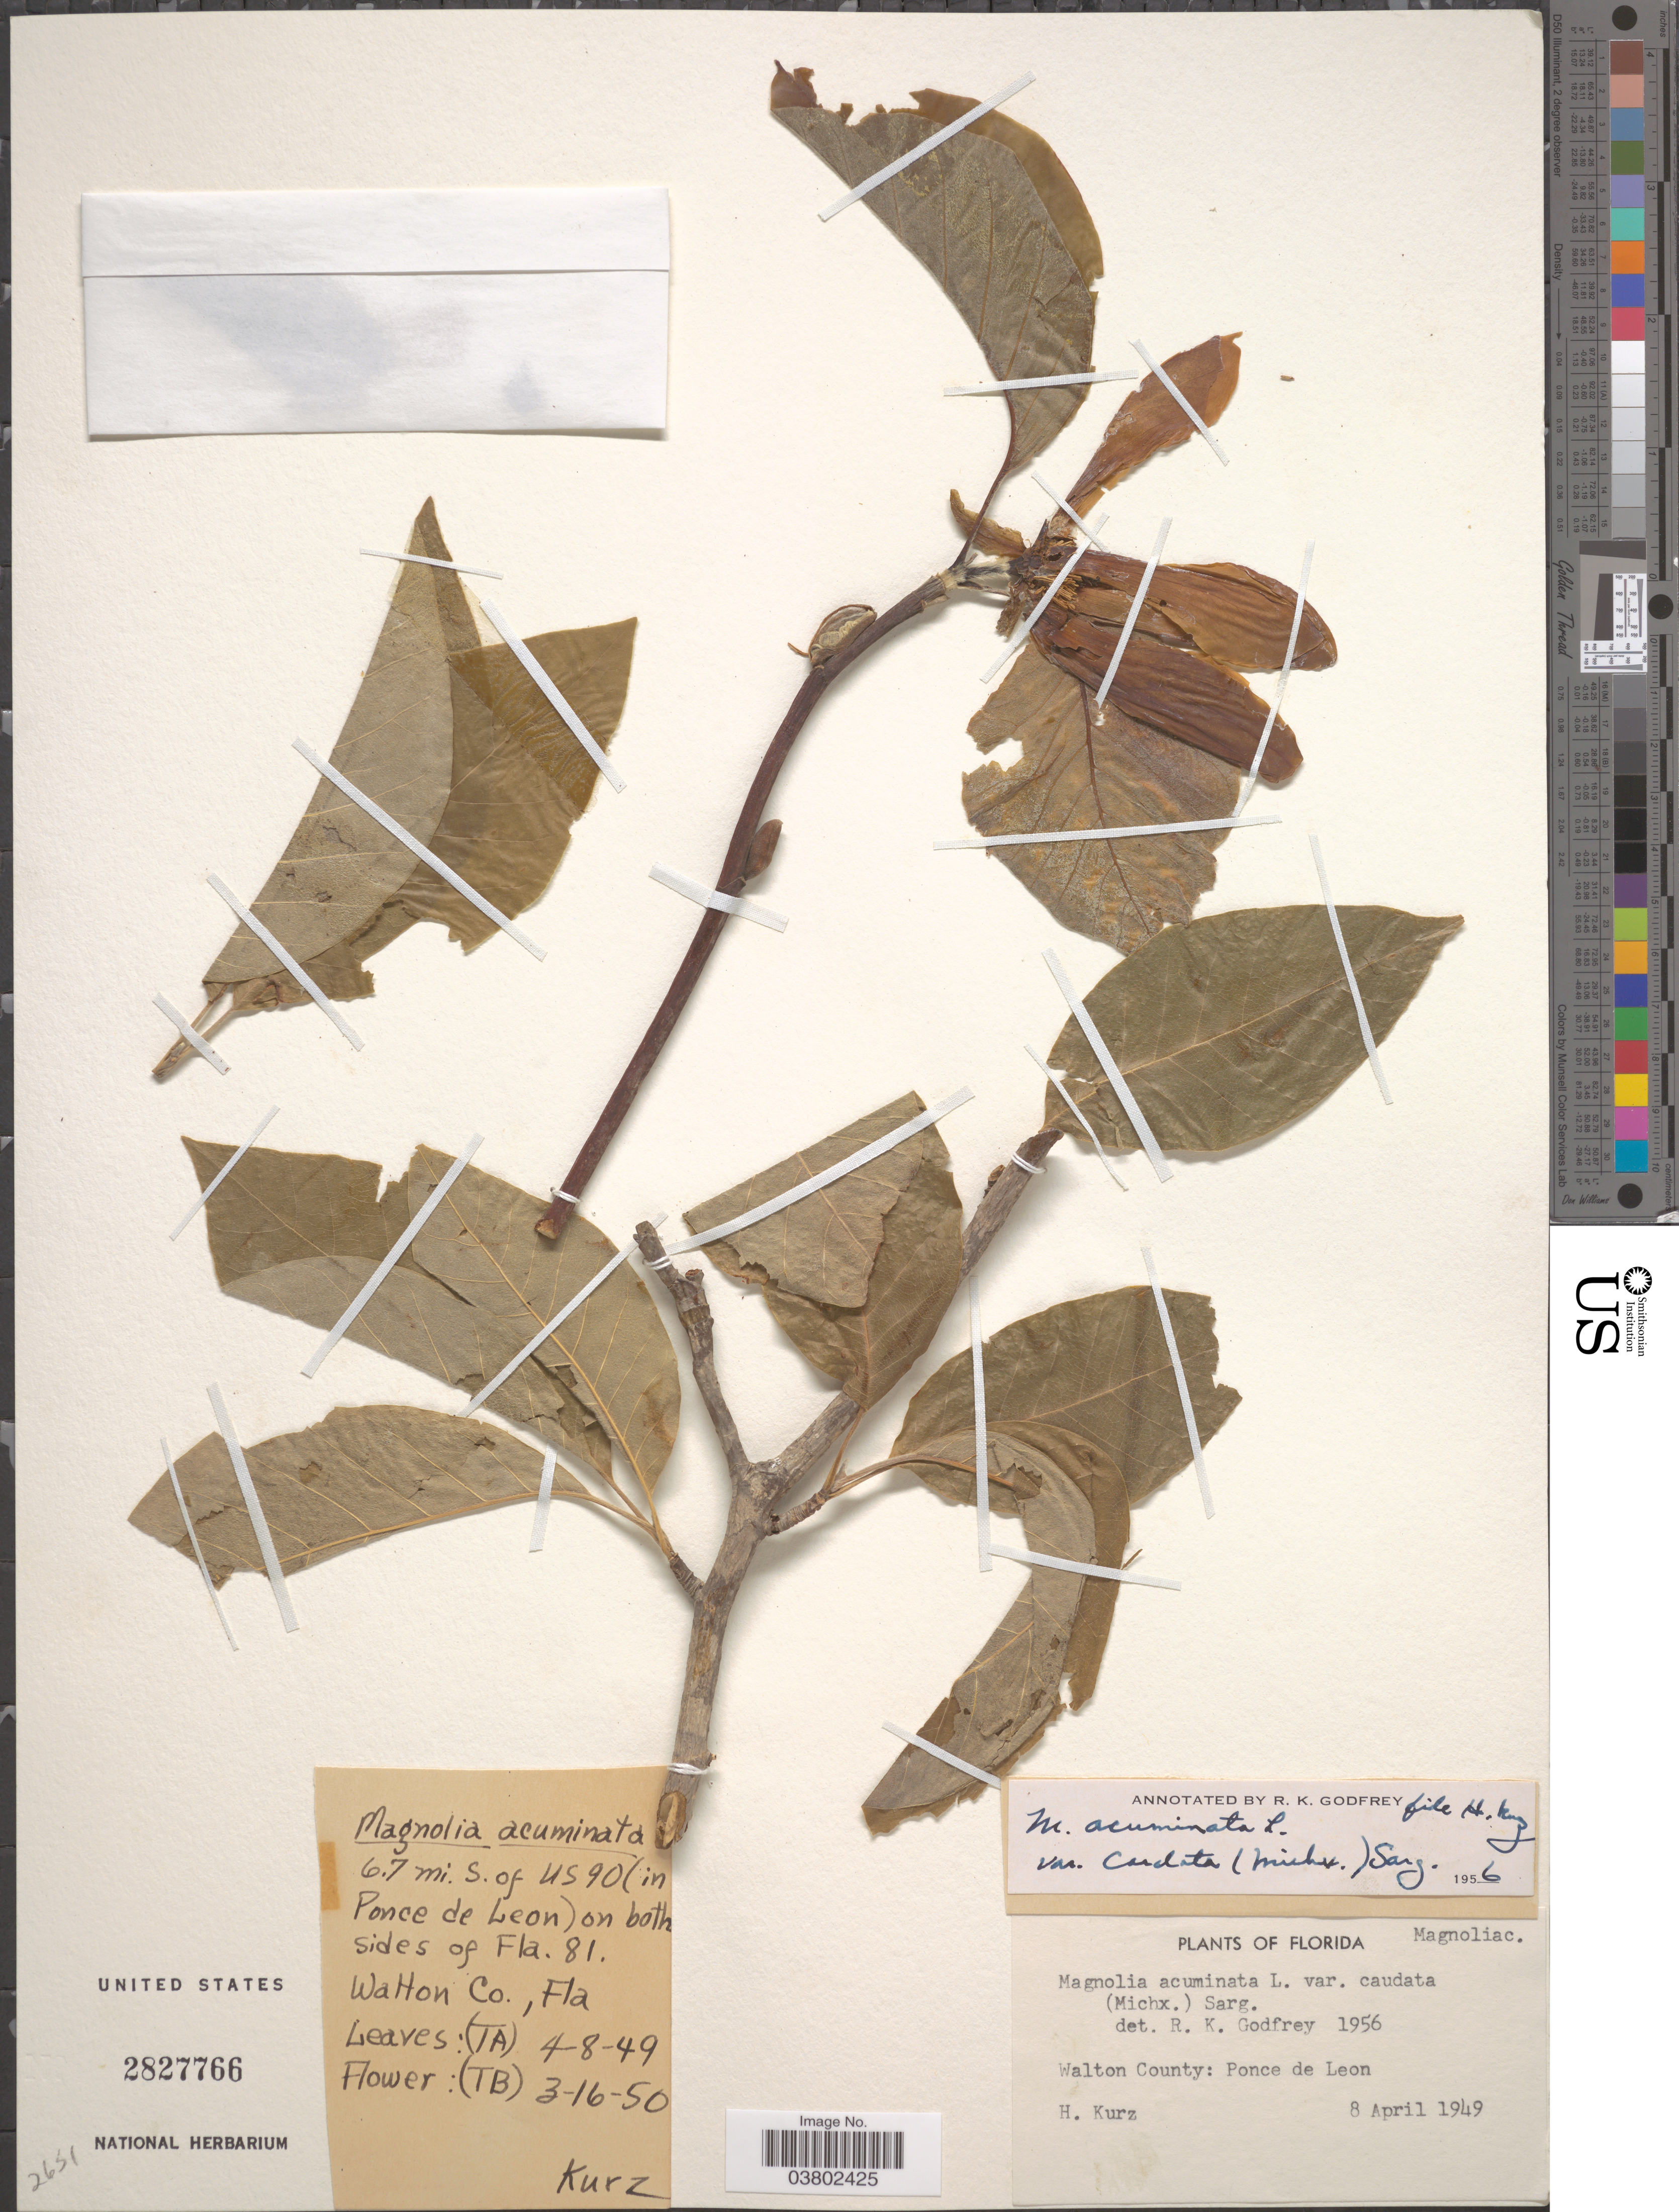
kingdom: Plantae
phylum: Tracheophyta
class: Magnoliopsida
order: Magnoliales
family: Magnoliaceae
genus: Magnolia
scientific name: Magnolia acuminata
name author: (L.) L.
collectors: H. Kurz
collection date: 1949-04-08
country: United States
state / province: Florida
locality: Walton County: Ponce de Leon.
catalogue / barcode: US 2827766